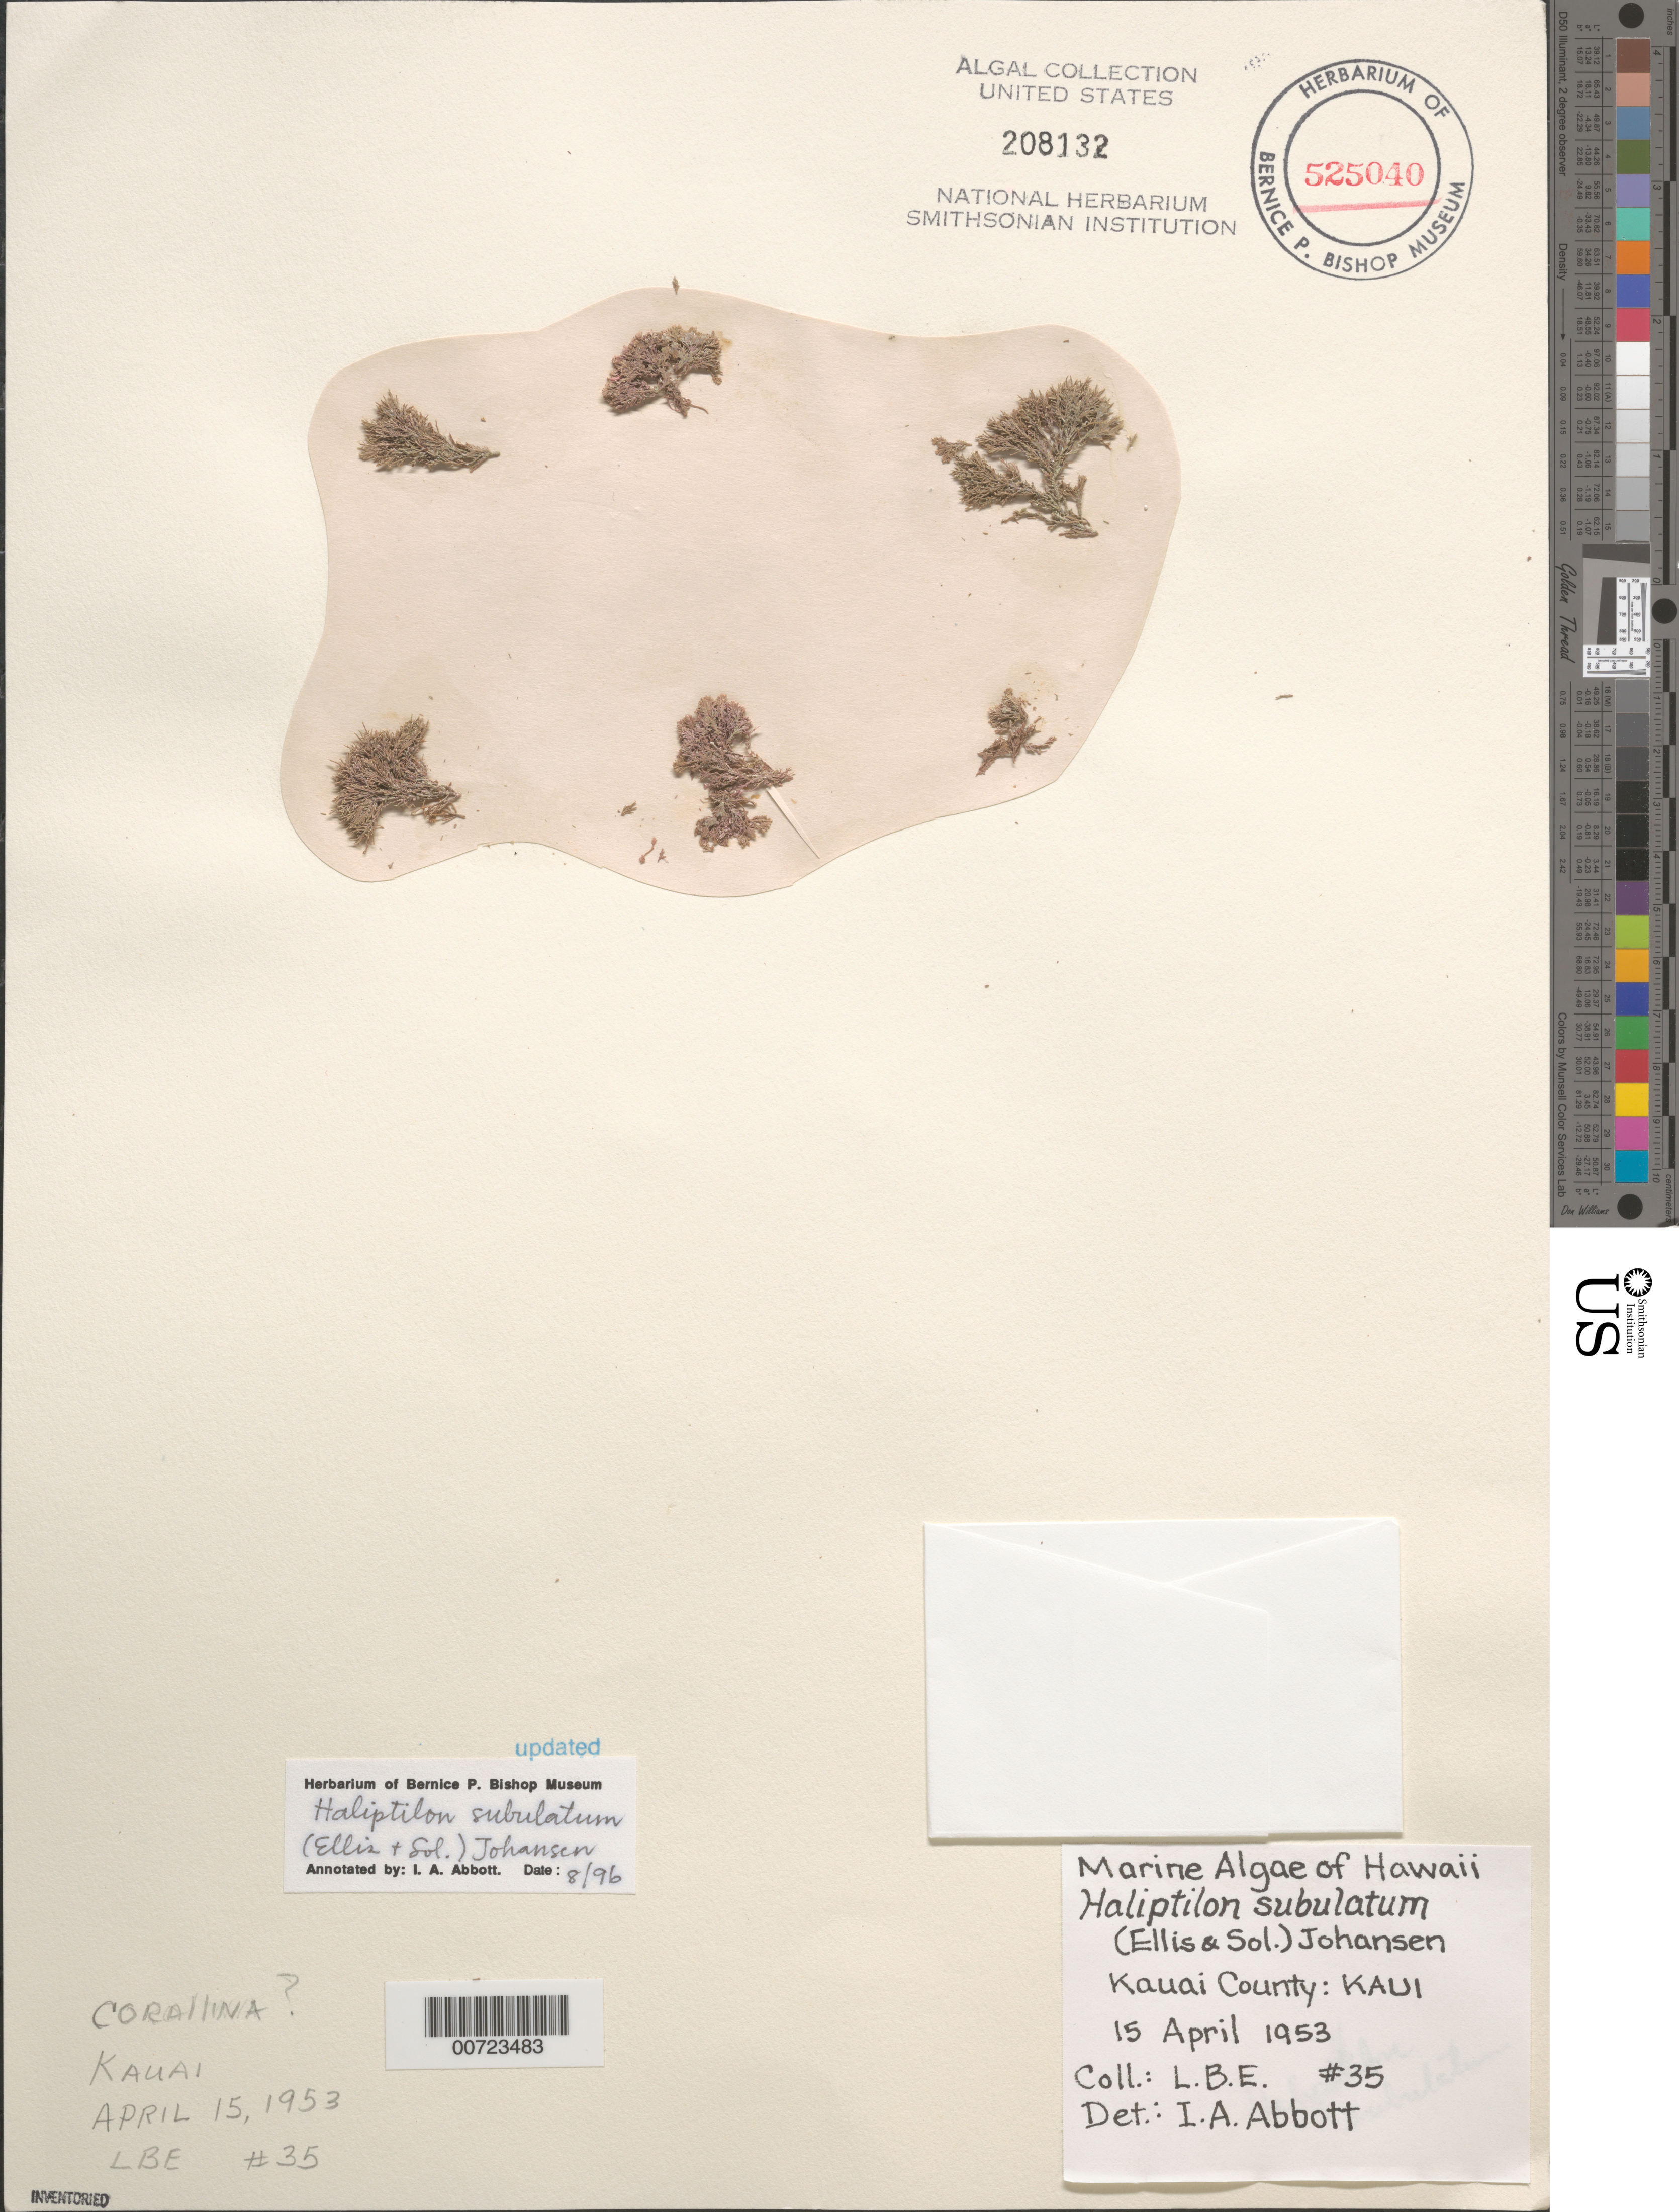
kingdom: Plantae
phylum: Rhodophyta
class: Florideophyceae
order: Corallinales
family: Corallinaceae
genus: Jania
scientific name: Jania subulata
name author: (Ellis & Sol.) Sond.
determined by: Algae name updating Project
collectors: L. E.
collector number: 35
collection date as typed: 15 Apr 1953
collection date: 1953-04-15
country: United States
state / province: Hawaii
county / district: Kauai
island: Kaua'i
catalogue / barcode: US 208132